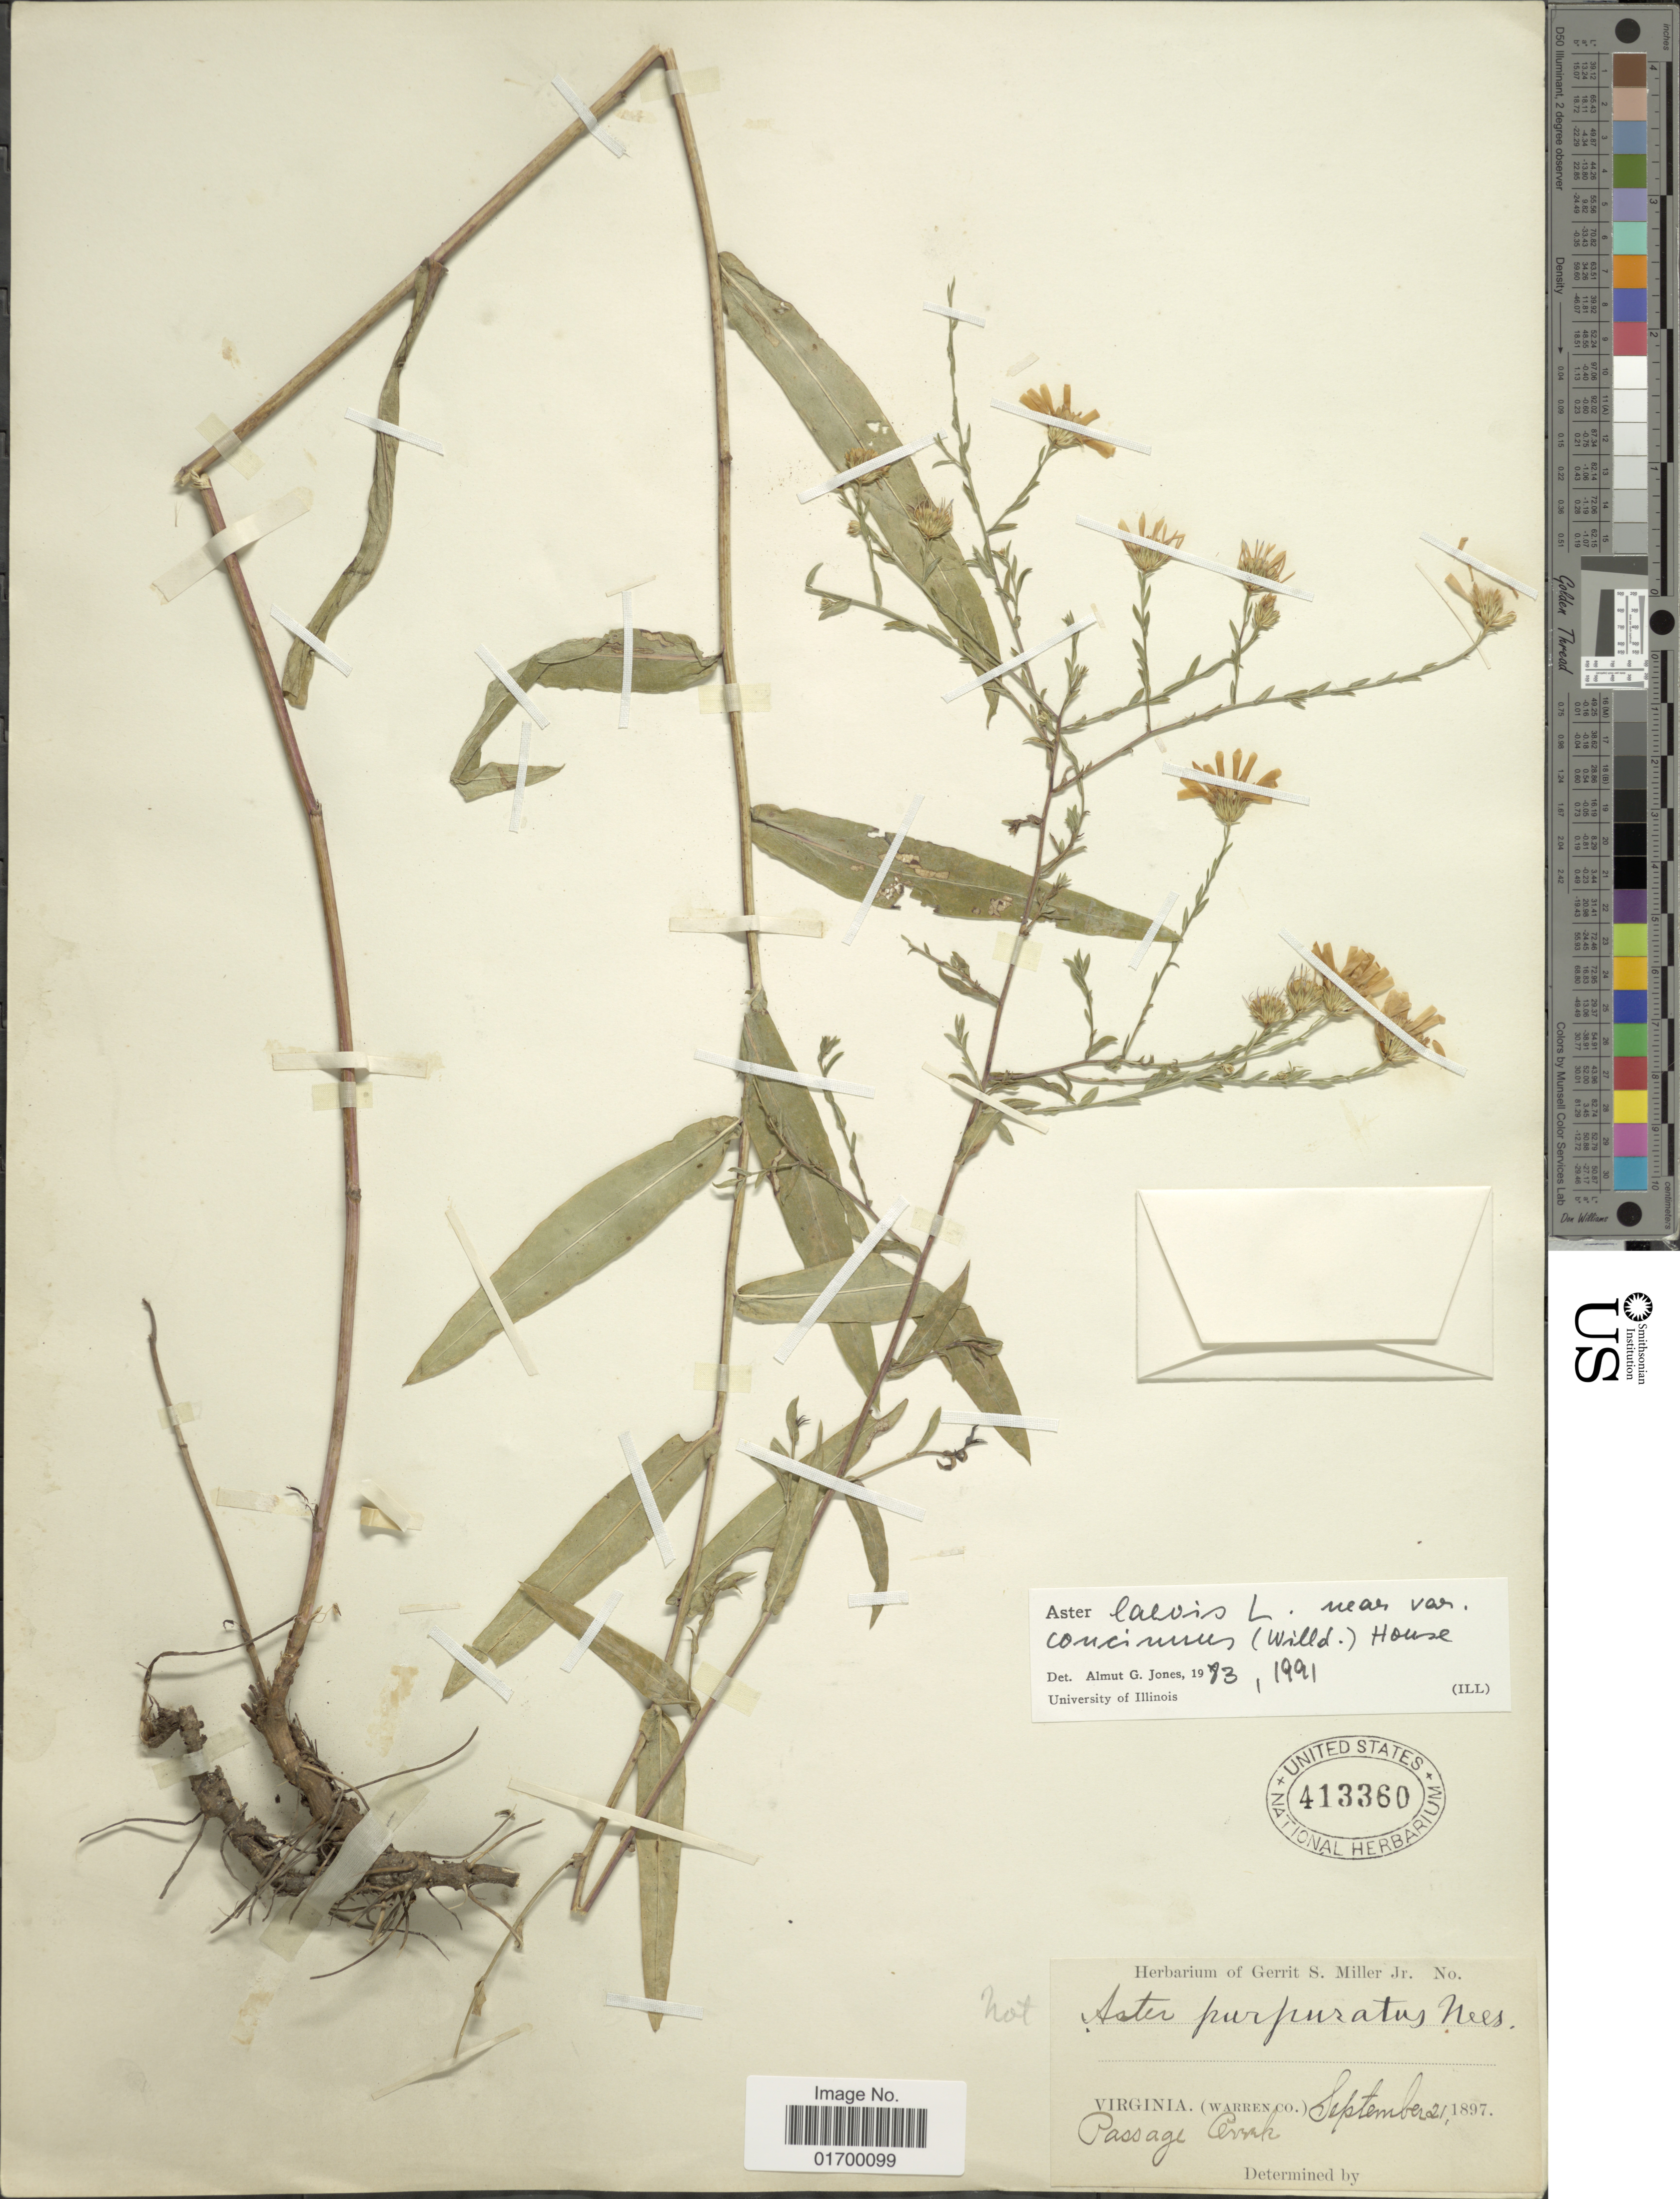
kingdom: Plantae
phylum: Tracheophyta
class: Magnoliopsida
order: Asterales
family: Asteraceae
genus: Symphyotrichum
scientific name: Symphyotrichum laeve var. concinnum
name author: (Willd.) G.L. Nesom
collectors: ex herb. Gerrit S. Miller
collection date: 1897-09-21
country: United States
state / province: Virginia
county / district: Warren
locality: Warren Co., Passage Creek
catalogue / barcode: US 413360